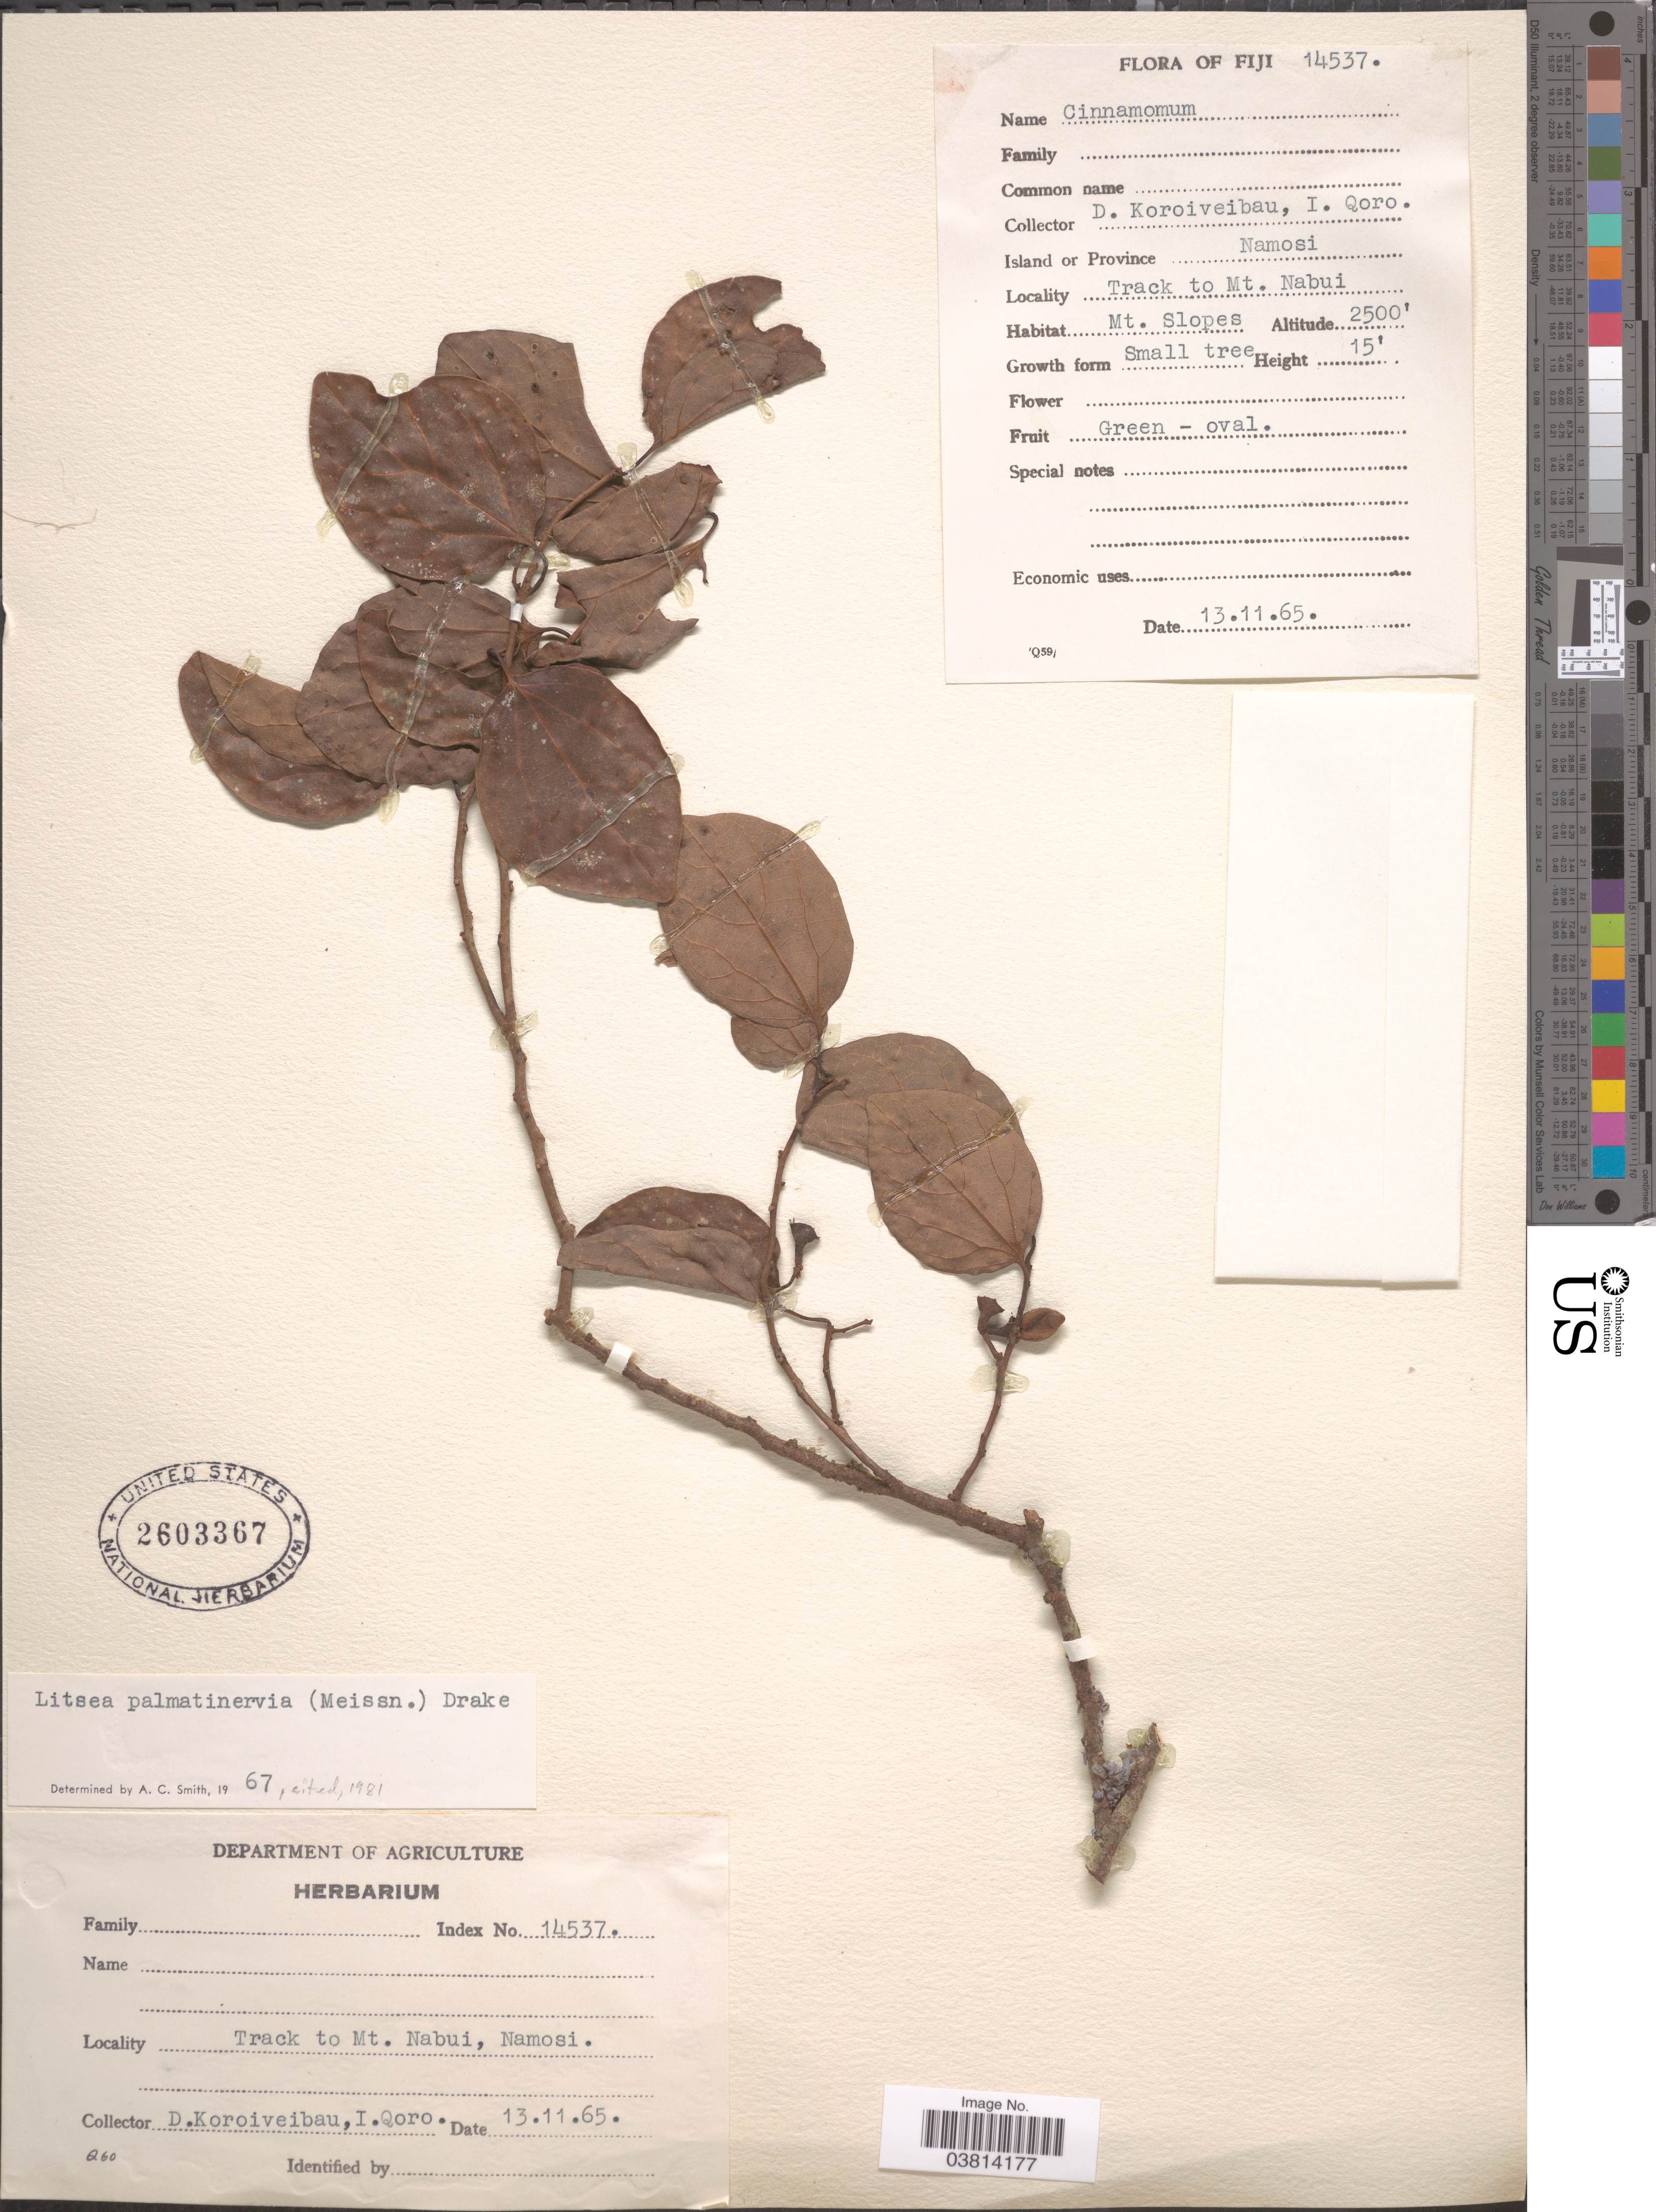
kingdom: Plantae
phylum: Tracheophyta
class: Magnoliopsida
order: Laurales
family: Lauraceae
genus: Litsea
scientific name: Litsea palmatinervia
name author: (Meisn.) Drake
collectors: D. Koroiveibau & I. Qoro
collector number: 14537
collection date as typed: Transcribed d/m/y: 13/11/65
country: Fiji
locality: Island or Province Namosi. Track to Mt. Nabui. Mt. Slopes.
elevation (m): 762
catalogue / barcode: US 2603367